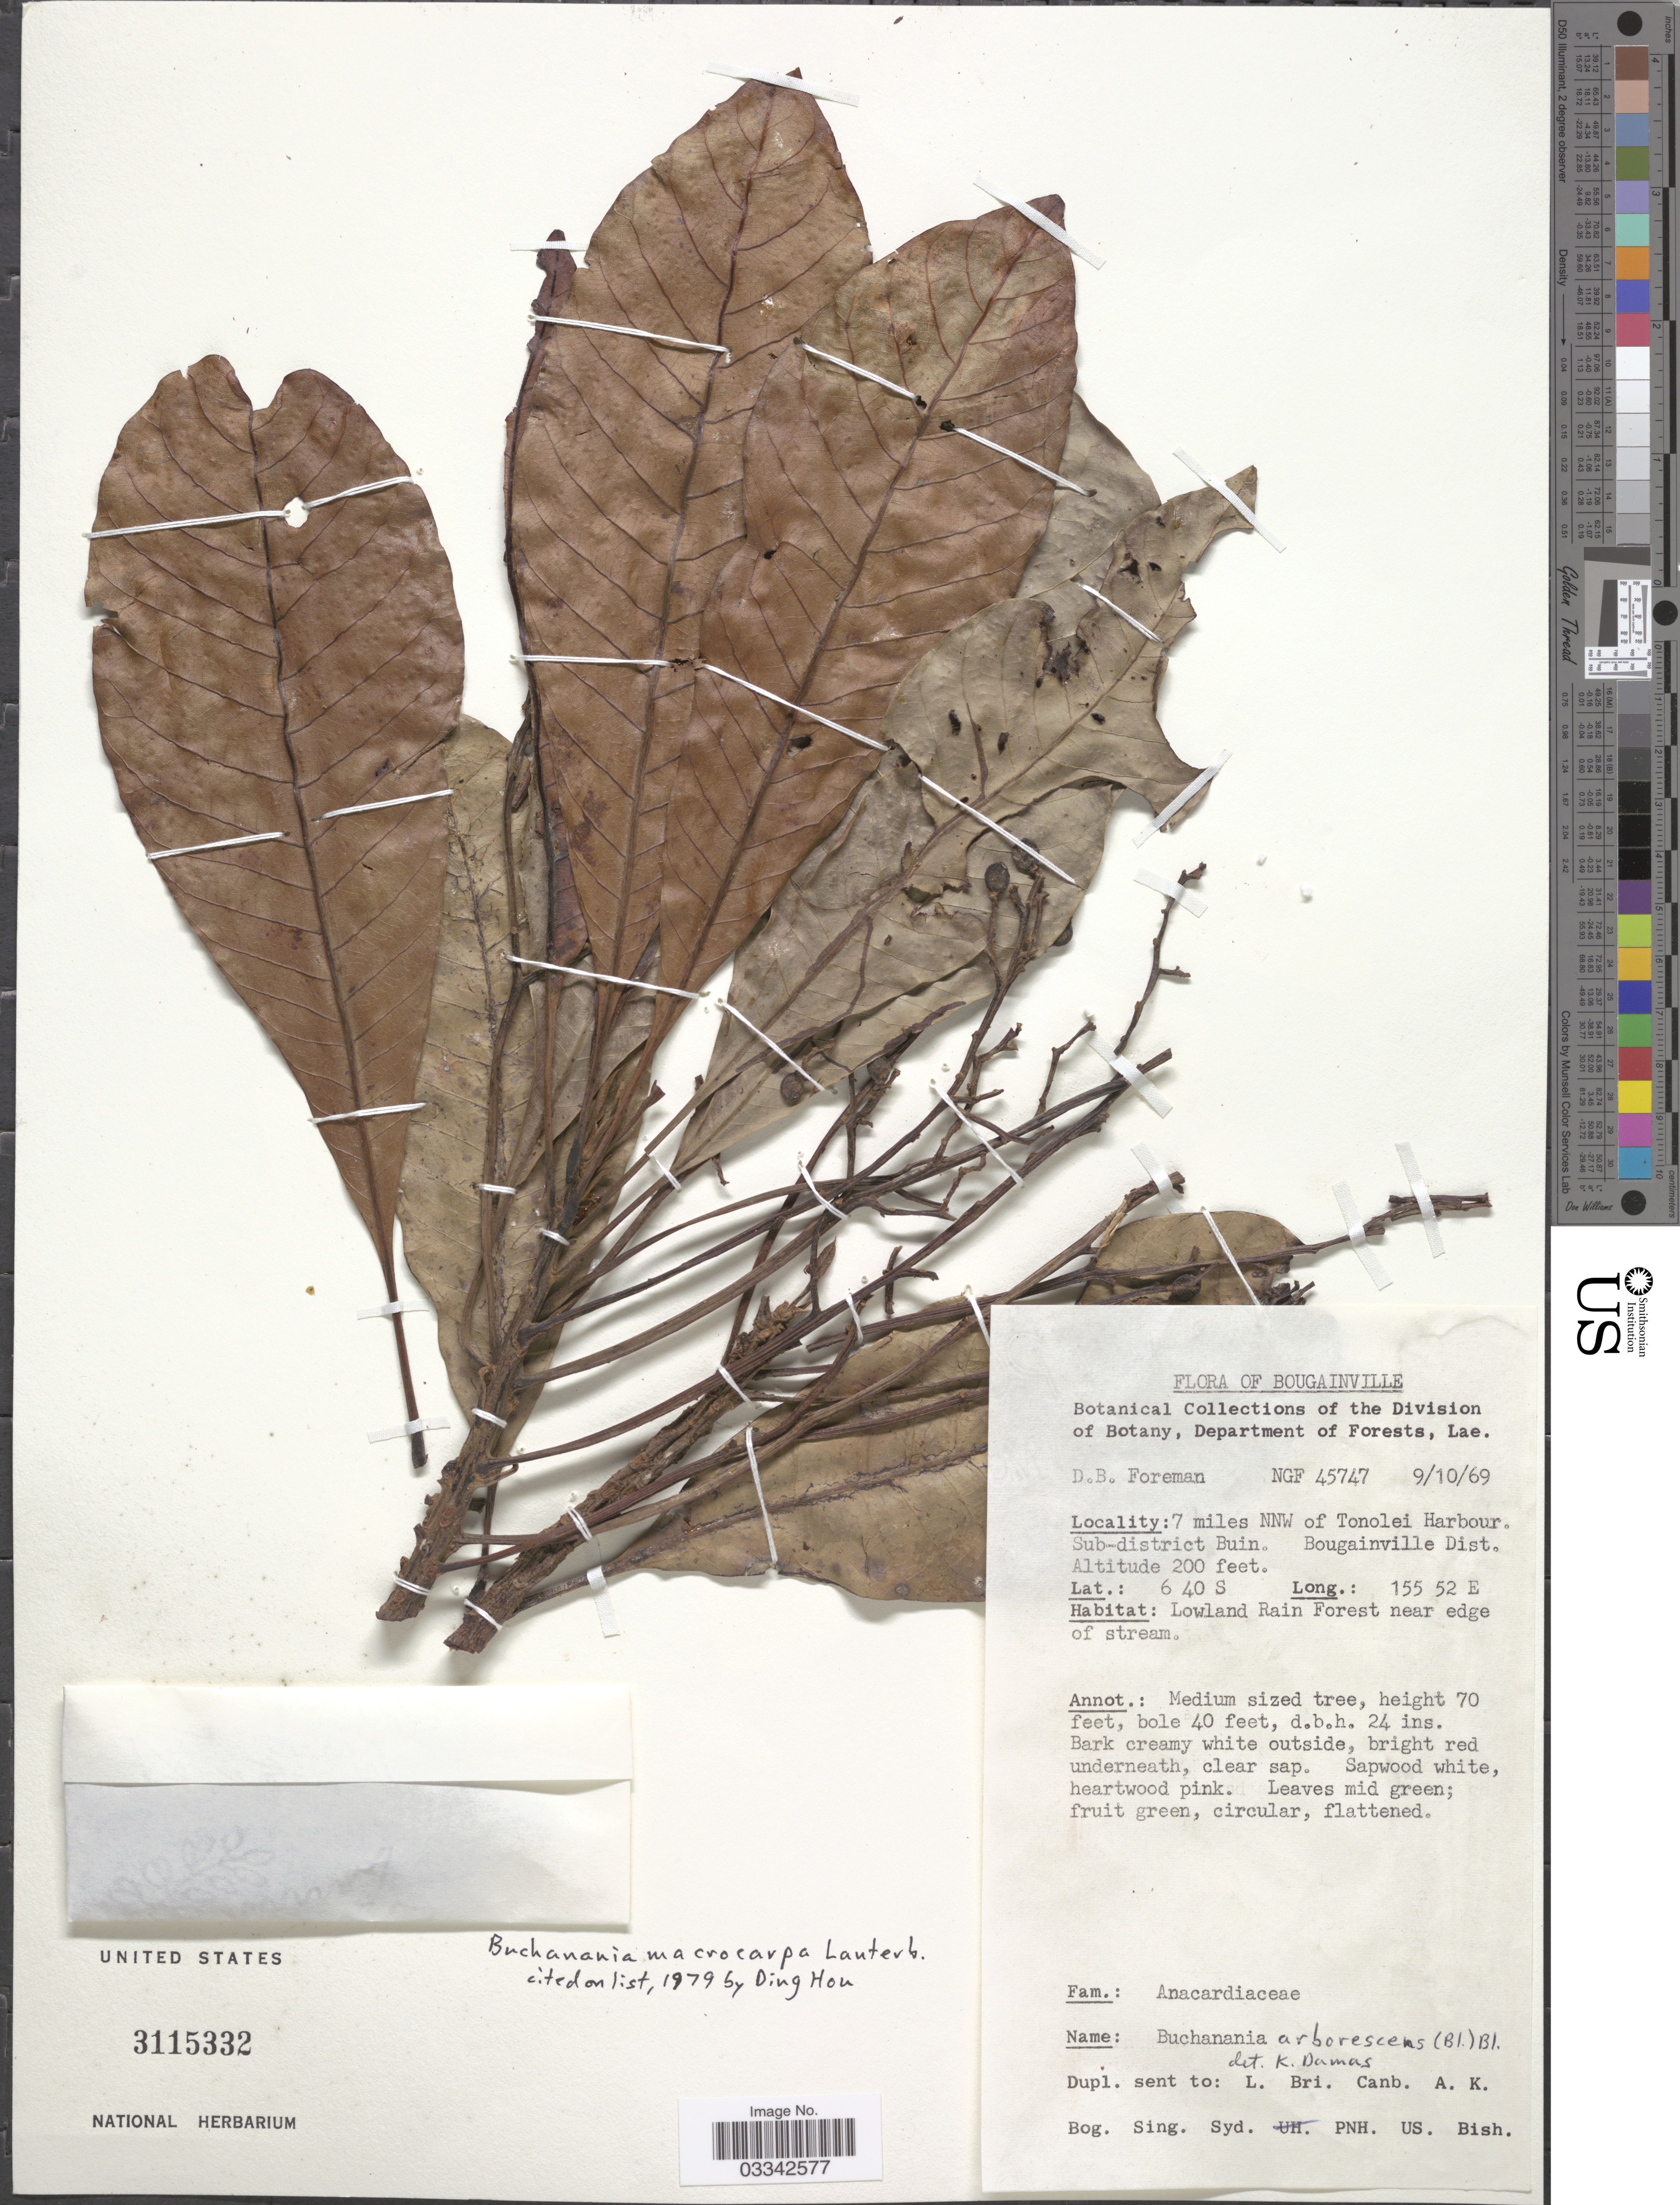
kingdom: Plantae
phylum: Tracheophyta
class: Magnoliopsida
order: Sapindales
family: Anacardiaceae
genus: Buchanania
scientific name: Buchanania macrocarpa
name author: Lauterb.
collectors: D. Foreman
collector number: NGF 45747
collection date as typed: Transcribed d/m/y: 9/10/69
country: Papua New Guinea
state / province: Bougainville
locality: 7 miles NNW of Tonolei Harbour. Sub-distrct Buin. Bougainville Dist.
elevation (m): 61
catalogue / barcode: US 3115332